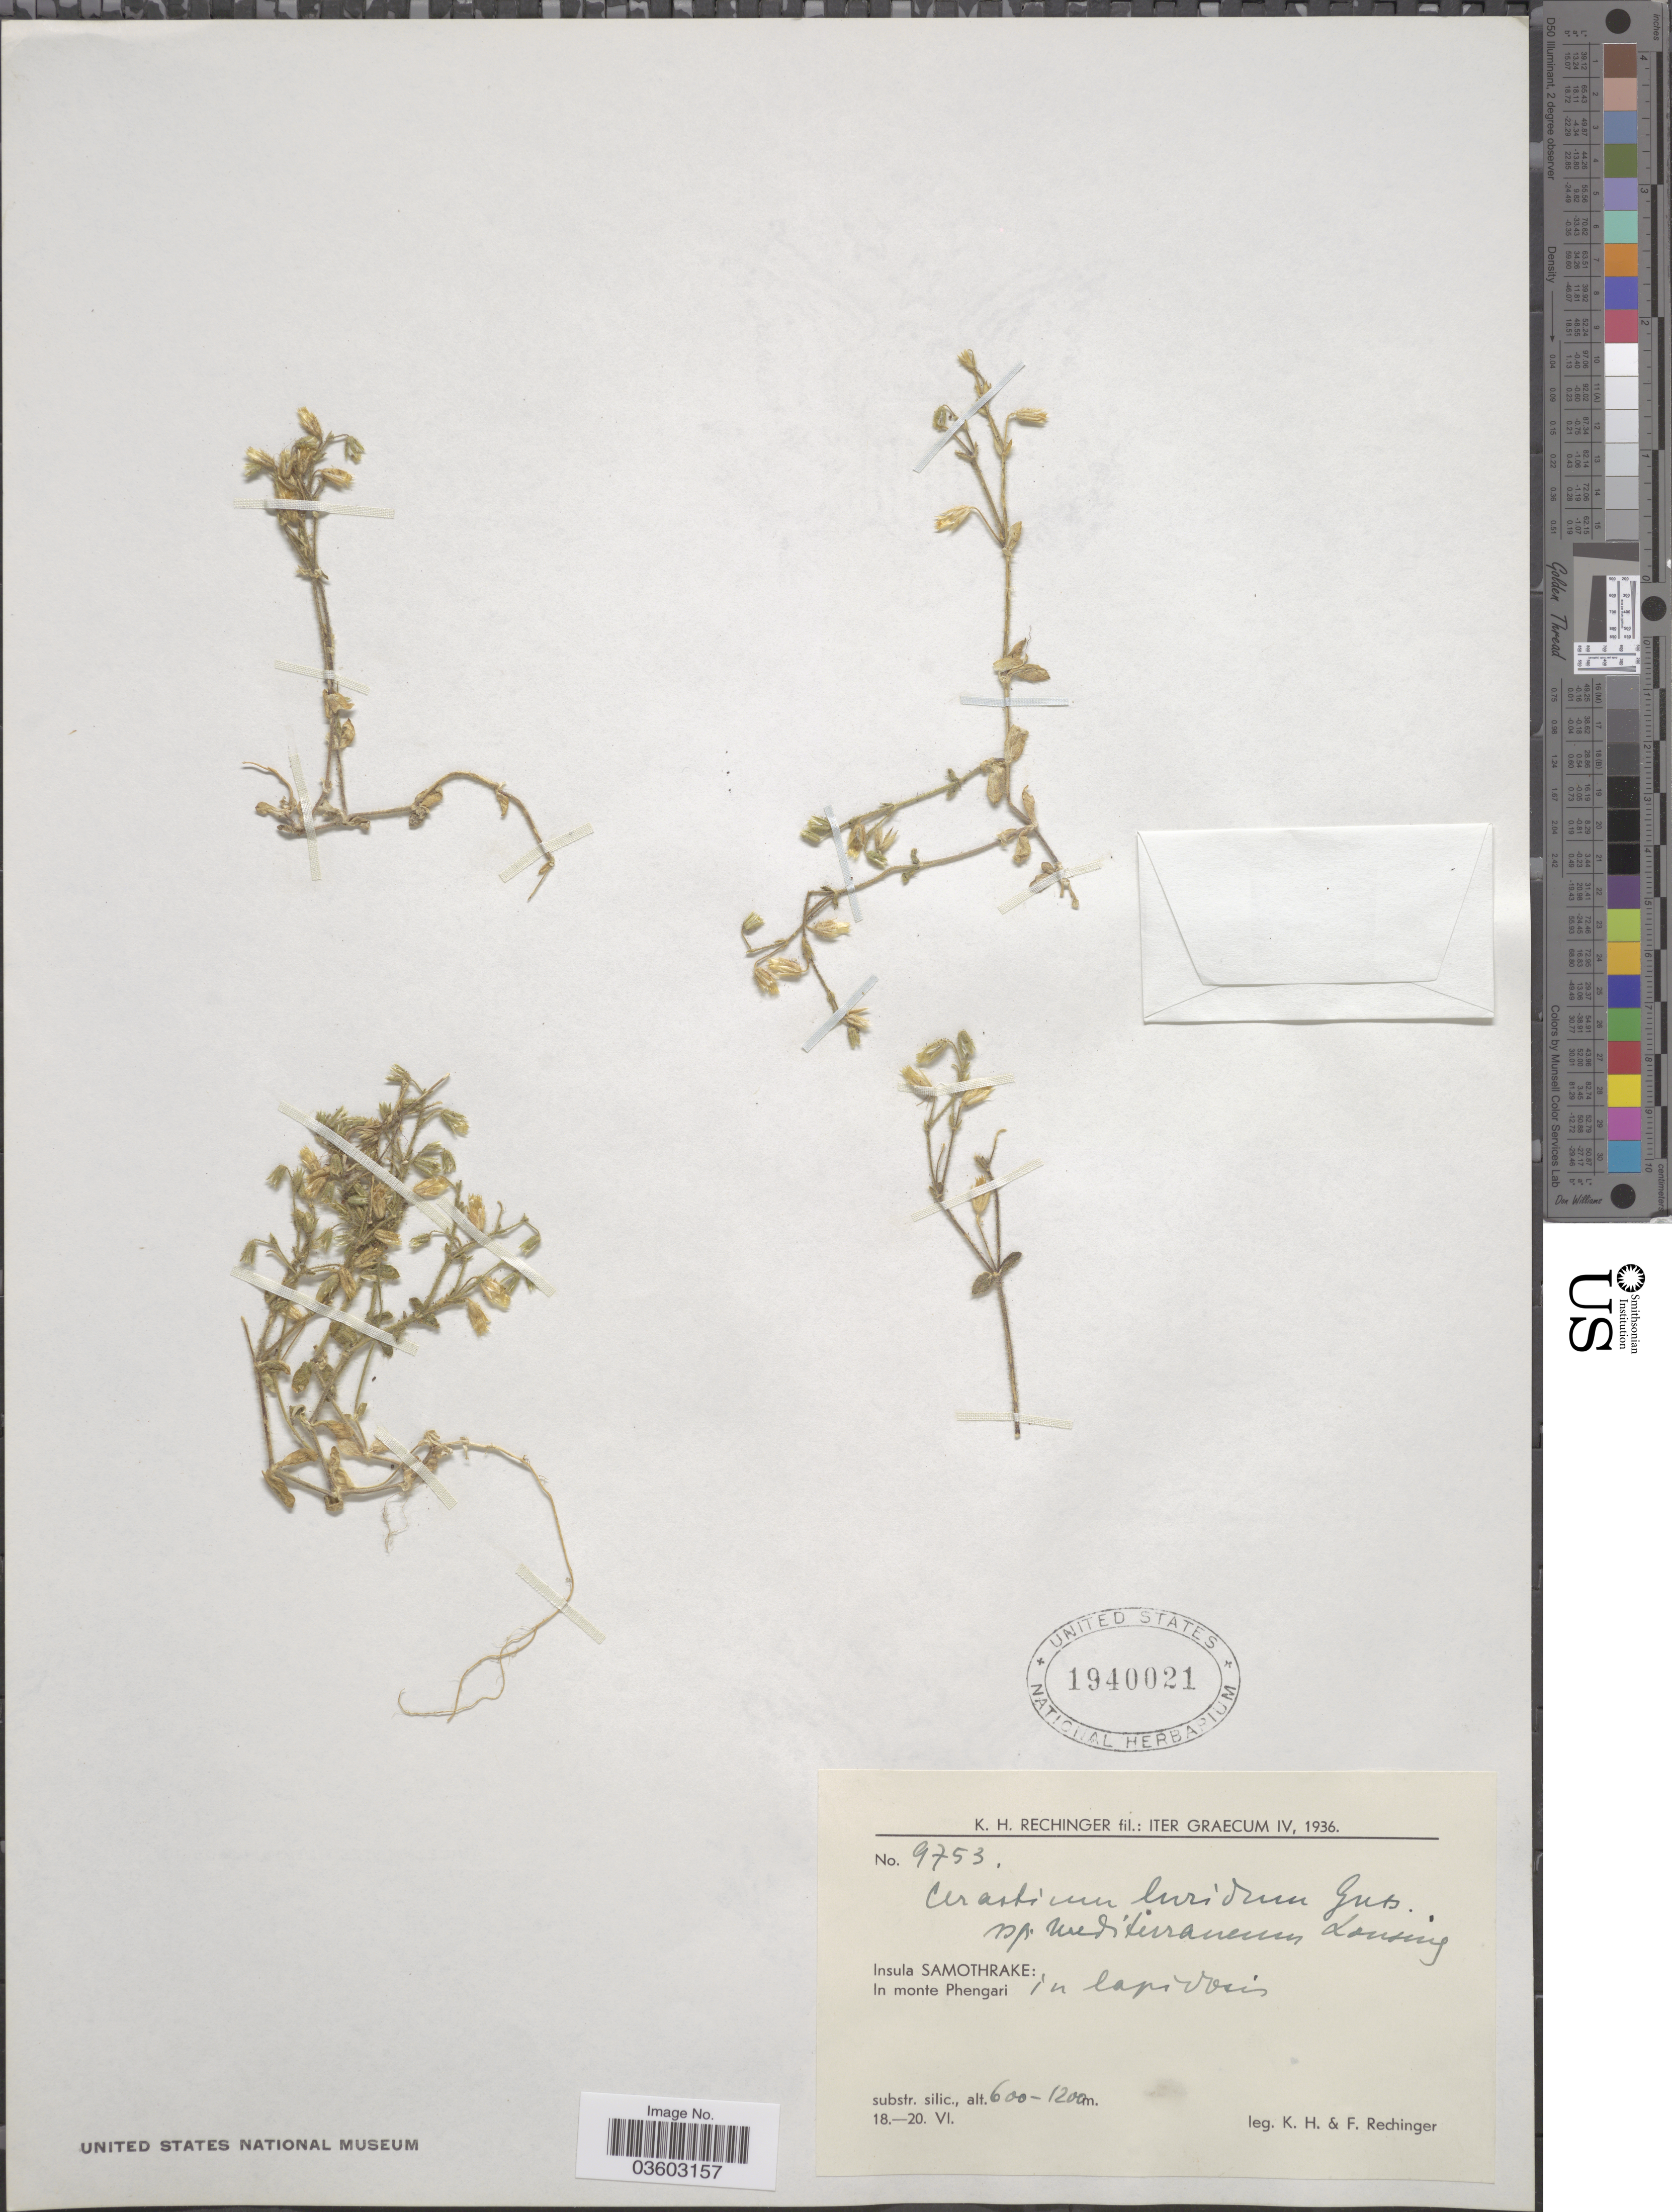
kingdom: Plantae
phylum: Tracheophyta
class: Magnoliopsida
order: Caryophyllales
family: Caryophyllaceae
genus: Cerastium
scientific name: Cerastium luridum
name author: Gussone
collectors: K. H. Rechinger & F. Rechinger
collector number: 9753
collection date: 1936-06-18/1936-06-20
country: Greece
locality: Insula Samothrake: In monte Phengari.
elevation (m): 600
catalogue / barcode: US 1940021